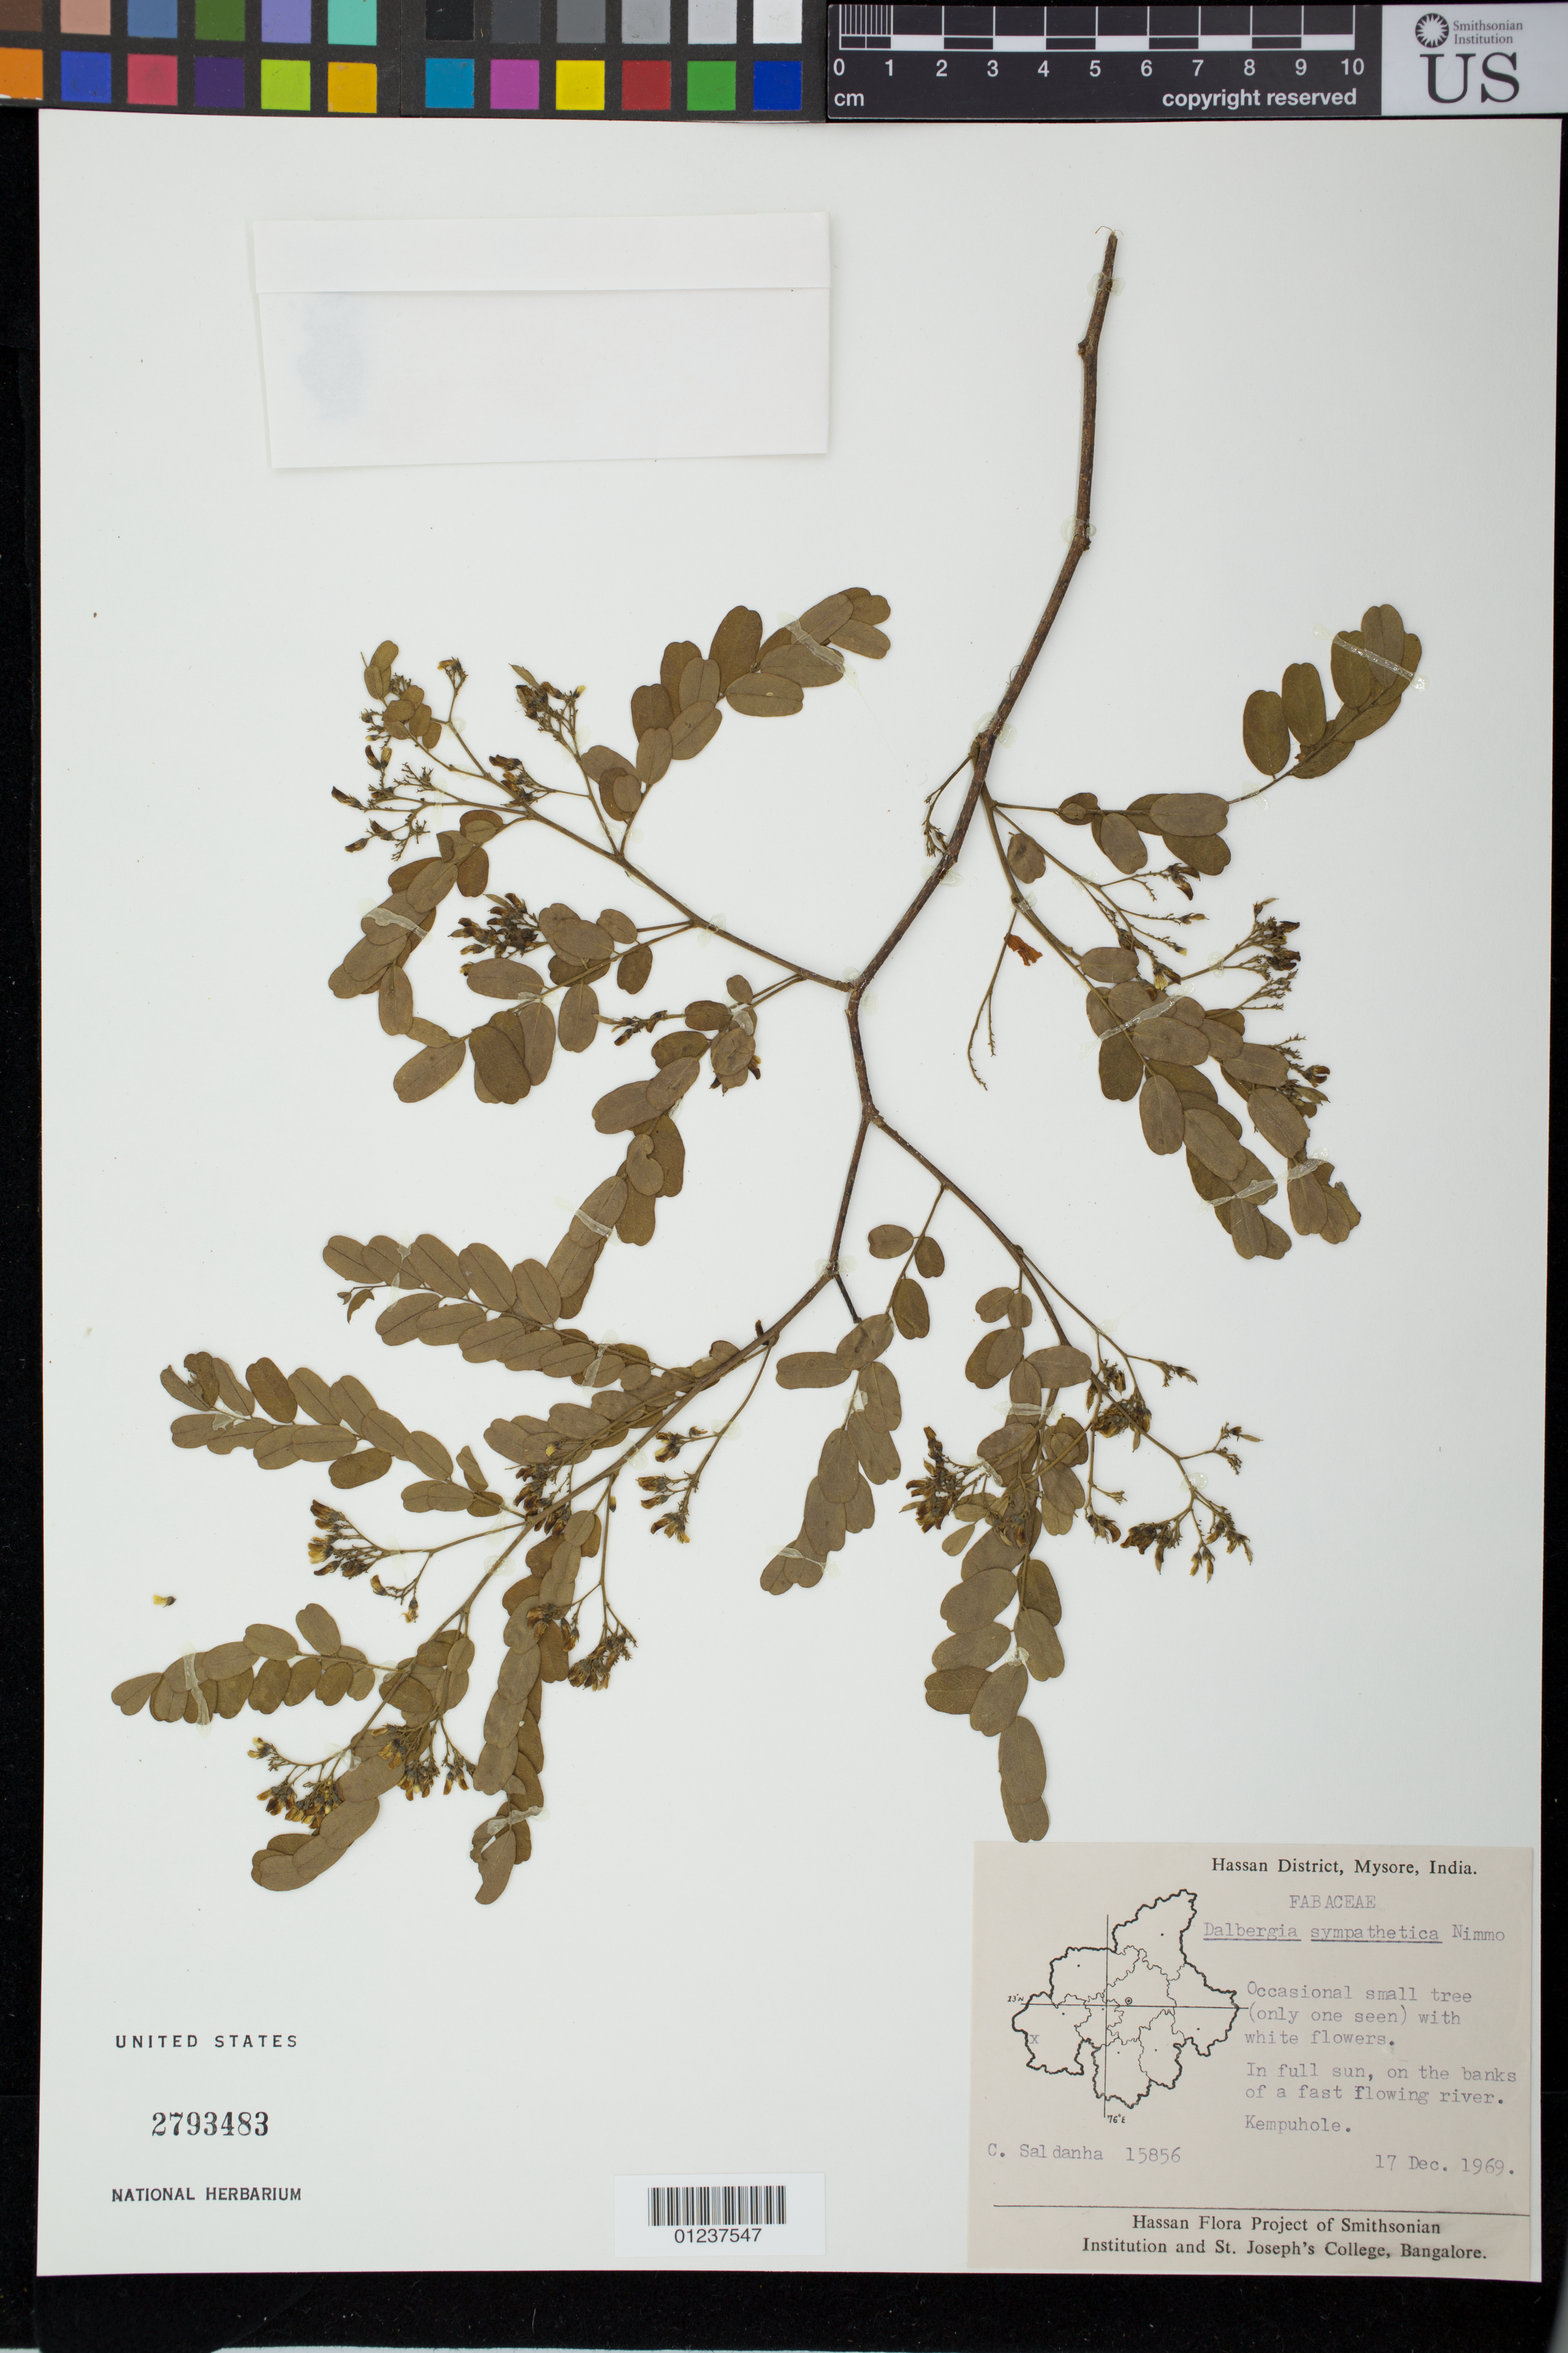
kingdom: Plantae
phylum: Tracheophyta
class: Magnoliopsida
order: Fabales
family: Fabaceae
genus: Dalbergia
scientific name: Dalbergia sympathetica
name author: Nimmo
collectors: C. J. Saldanha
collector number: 15856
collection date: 1969-12-17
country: India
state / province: Karnataka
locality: Hassan district. Mysore. Kempuhole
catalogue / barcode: US 2793483